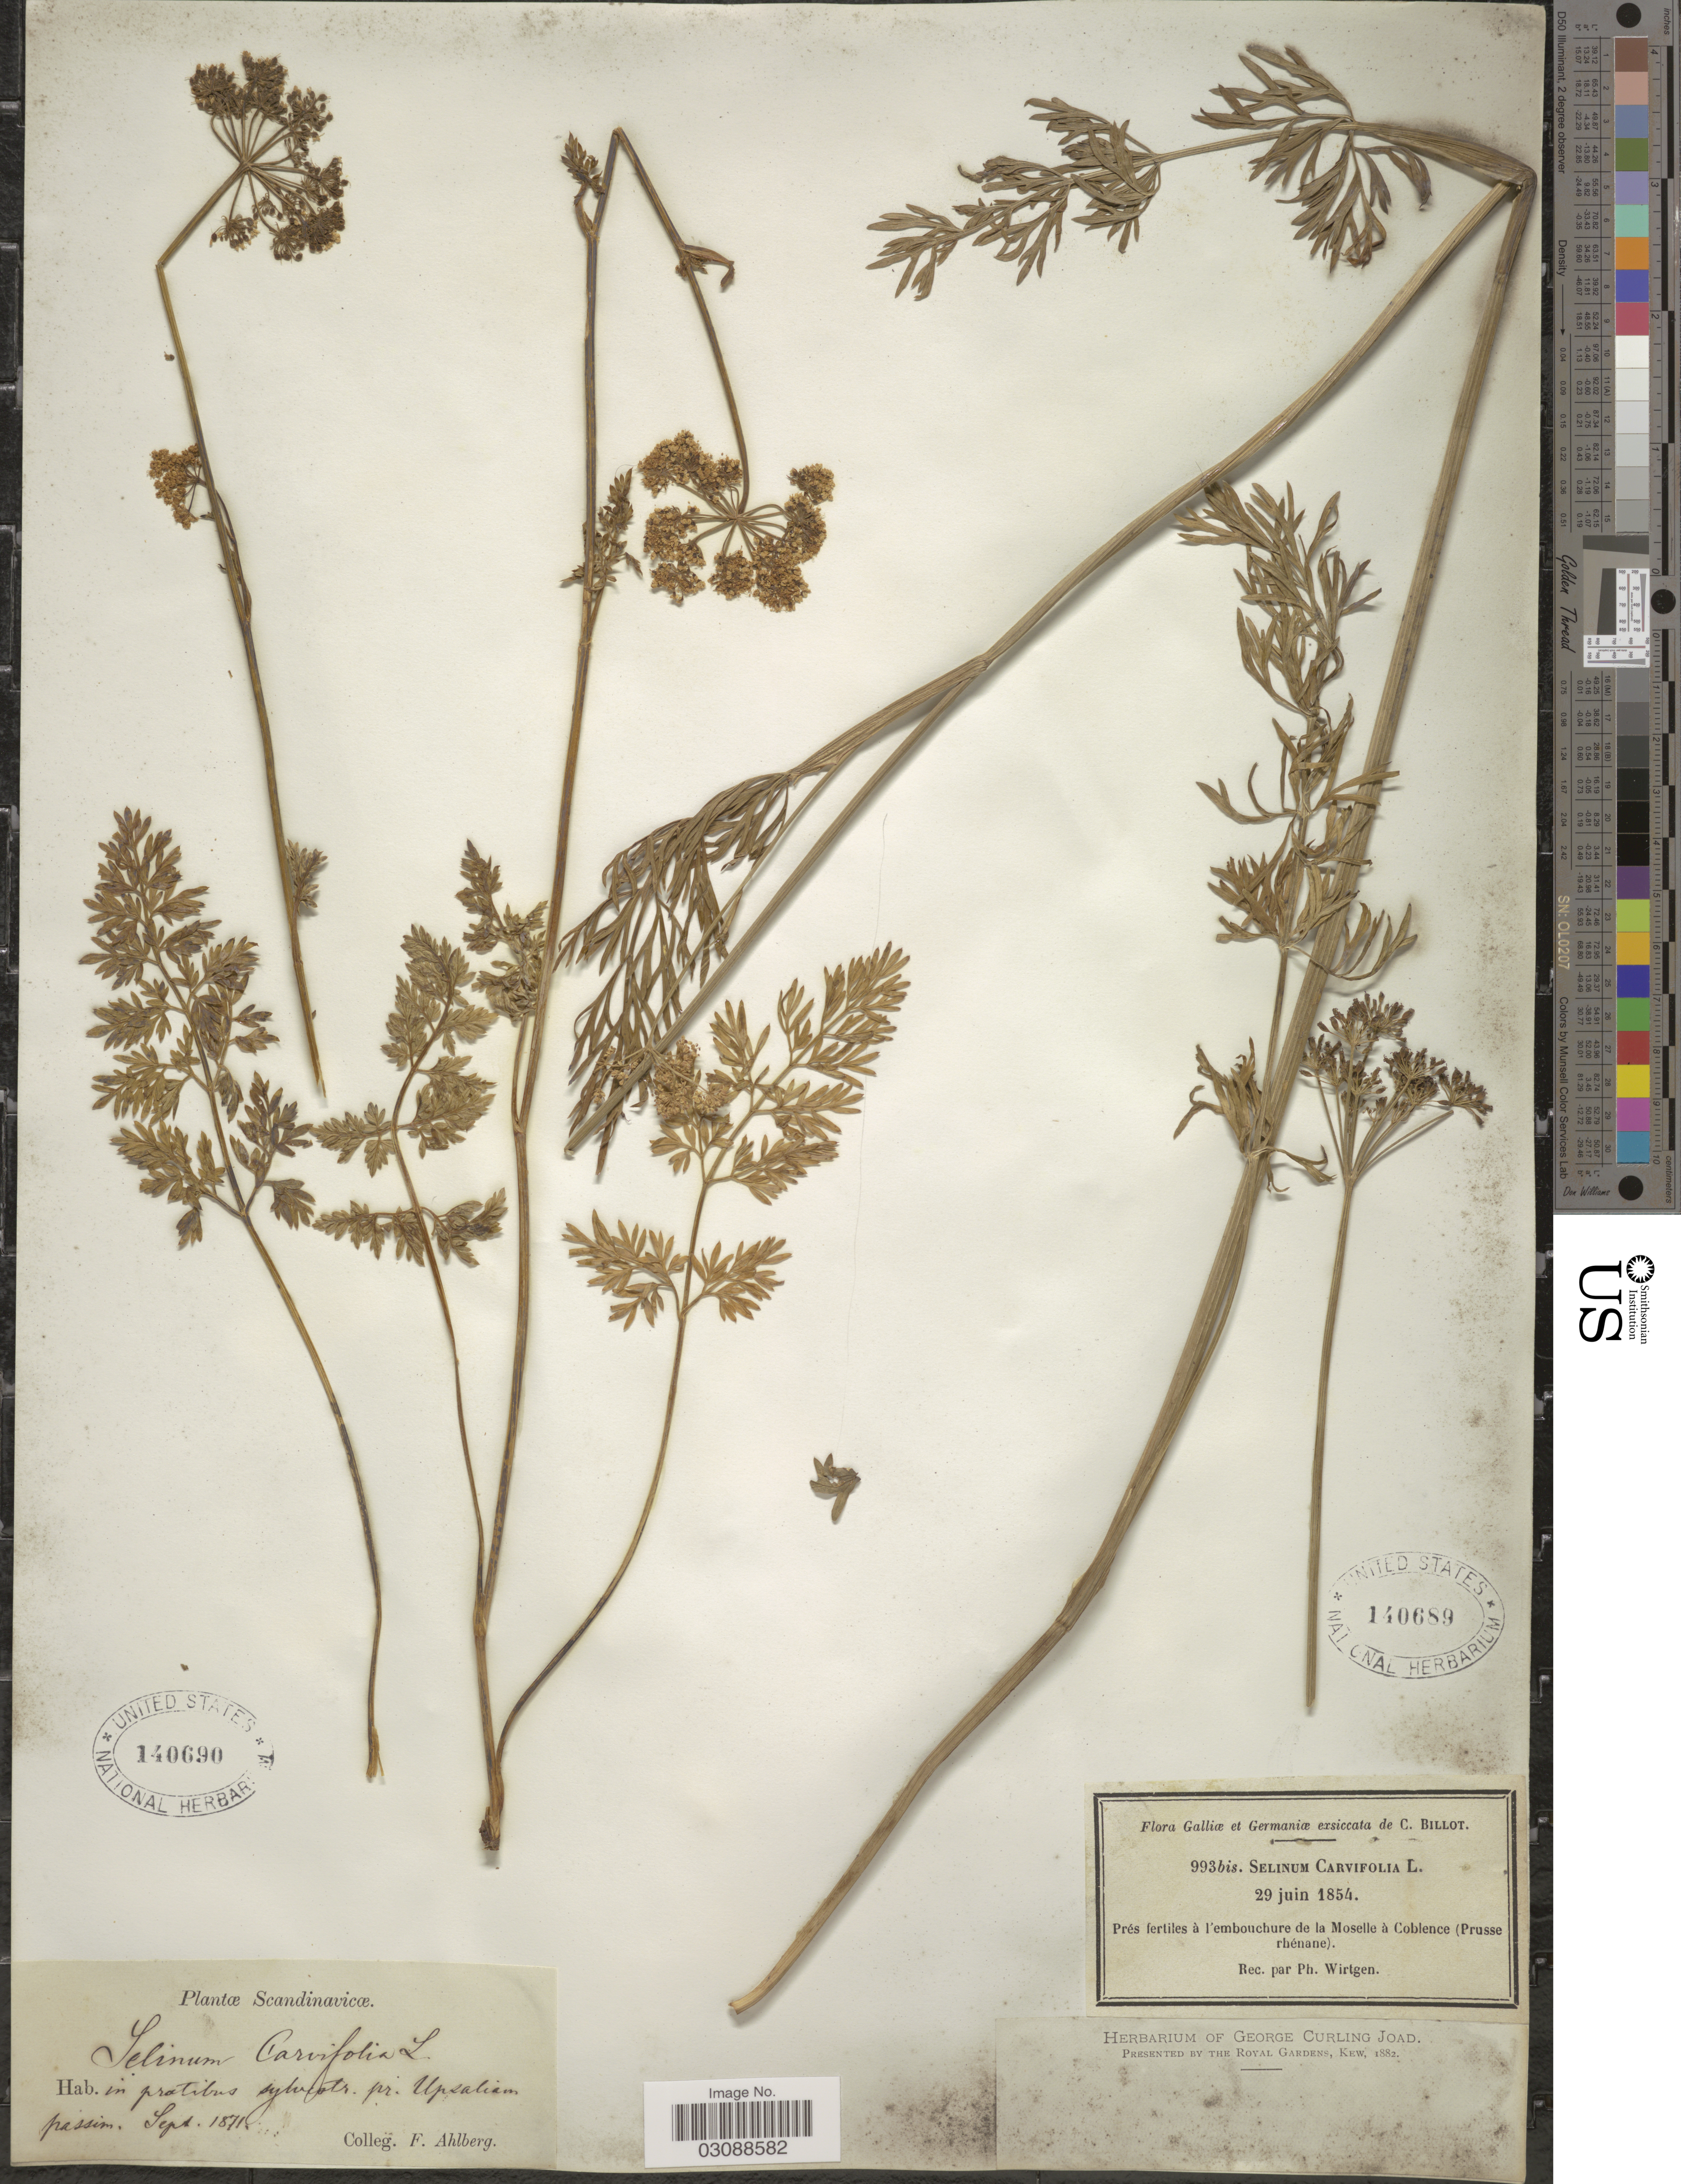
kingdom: Plantae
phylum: Tracheophyta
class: Magnoliopsida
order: Apiales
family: Apiaceae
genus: Selinum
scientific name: Selinum carvifolia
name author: (L.) L.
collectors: P. Wirtgen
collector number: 993bis.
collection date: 1854-06-29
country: Germany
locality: Prés fertiles à l'embouchure de la Moselle à Coblence (Prusse rhénane).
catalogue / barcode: US 140689-2